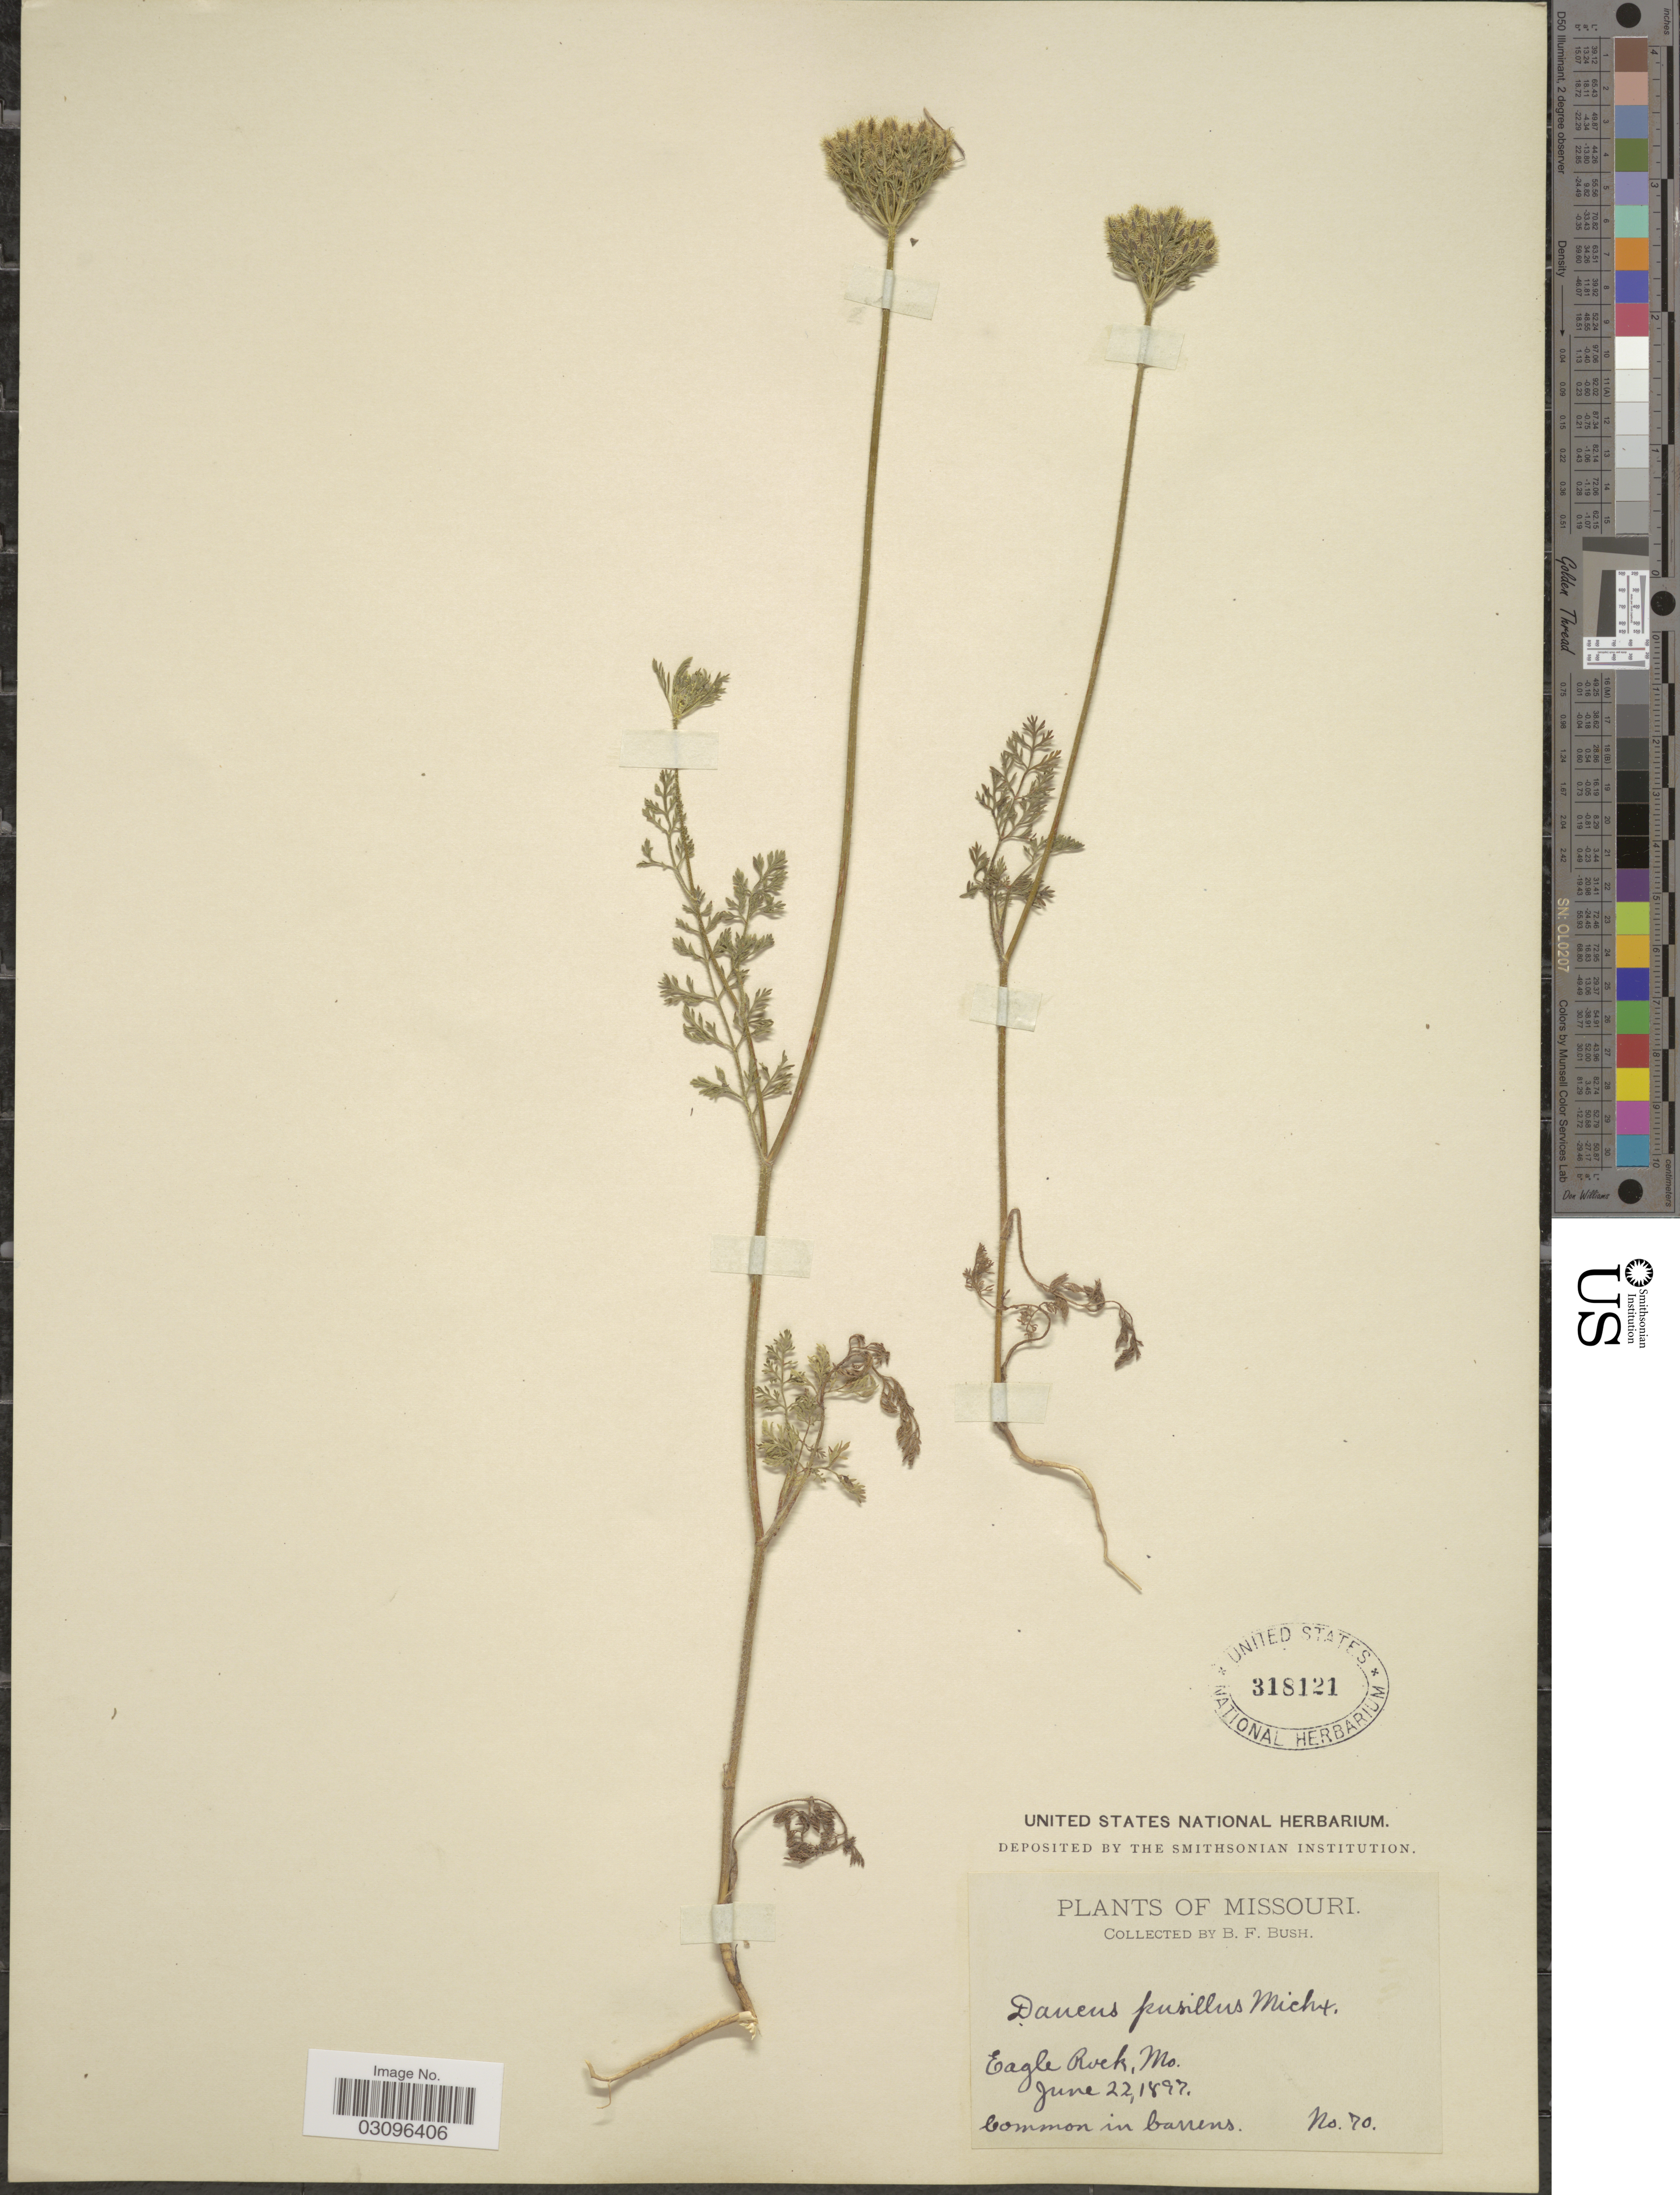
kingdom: Plantae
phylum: Tracheophyta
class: Magnoliopsida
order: Apiales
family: Apiaceae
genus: Daucus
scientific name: Daucus pusillus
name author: Michx.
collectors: B. F. Bush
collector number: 70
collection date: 1897-06-22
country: United States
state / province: Missouri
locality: Eagle Rock, Mo.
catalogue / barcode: US 318121